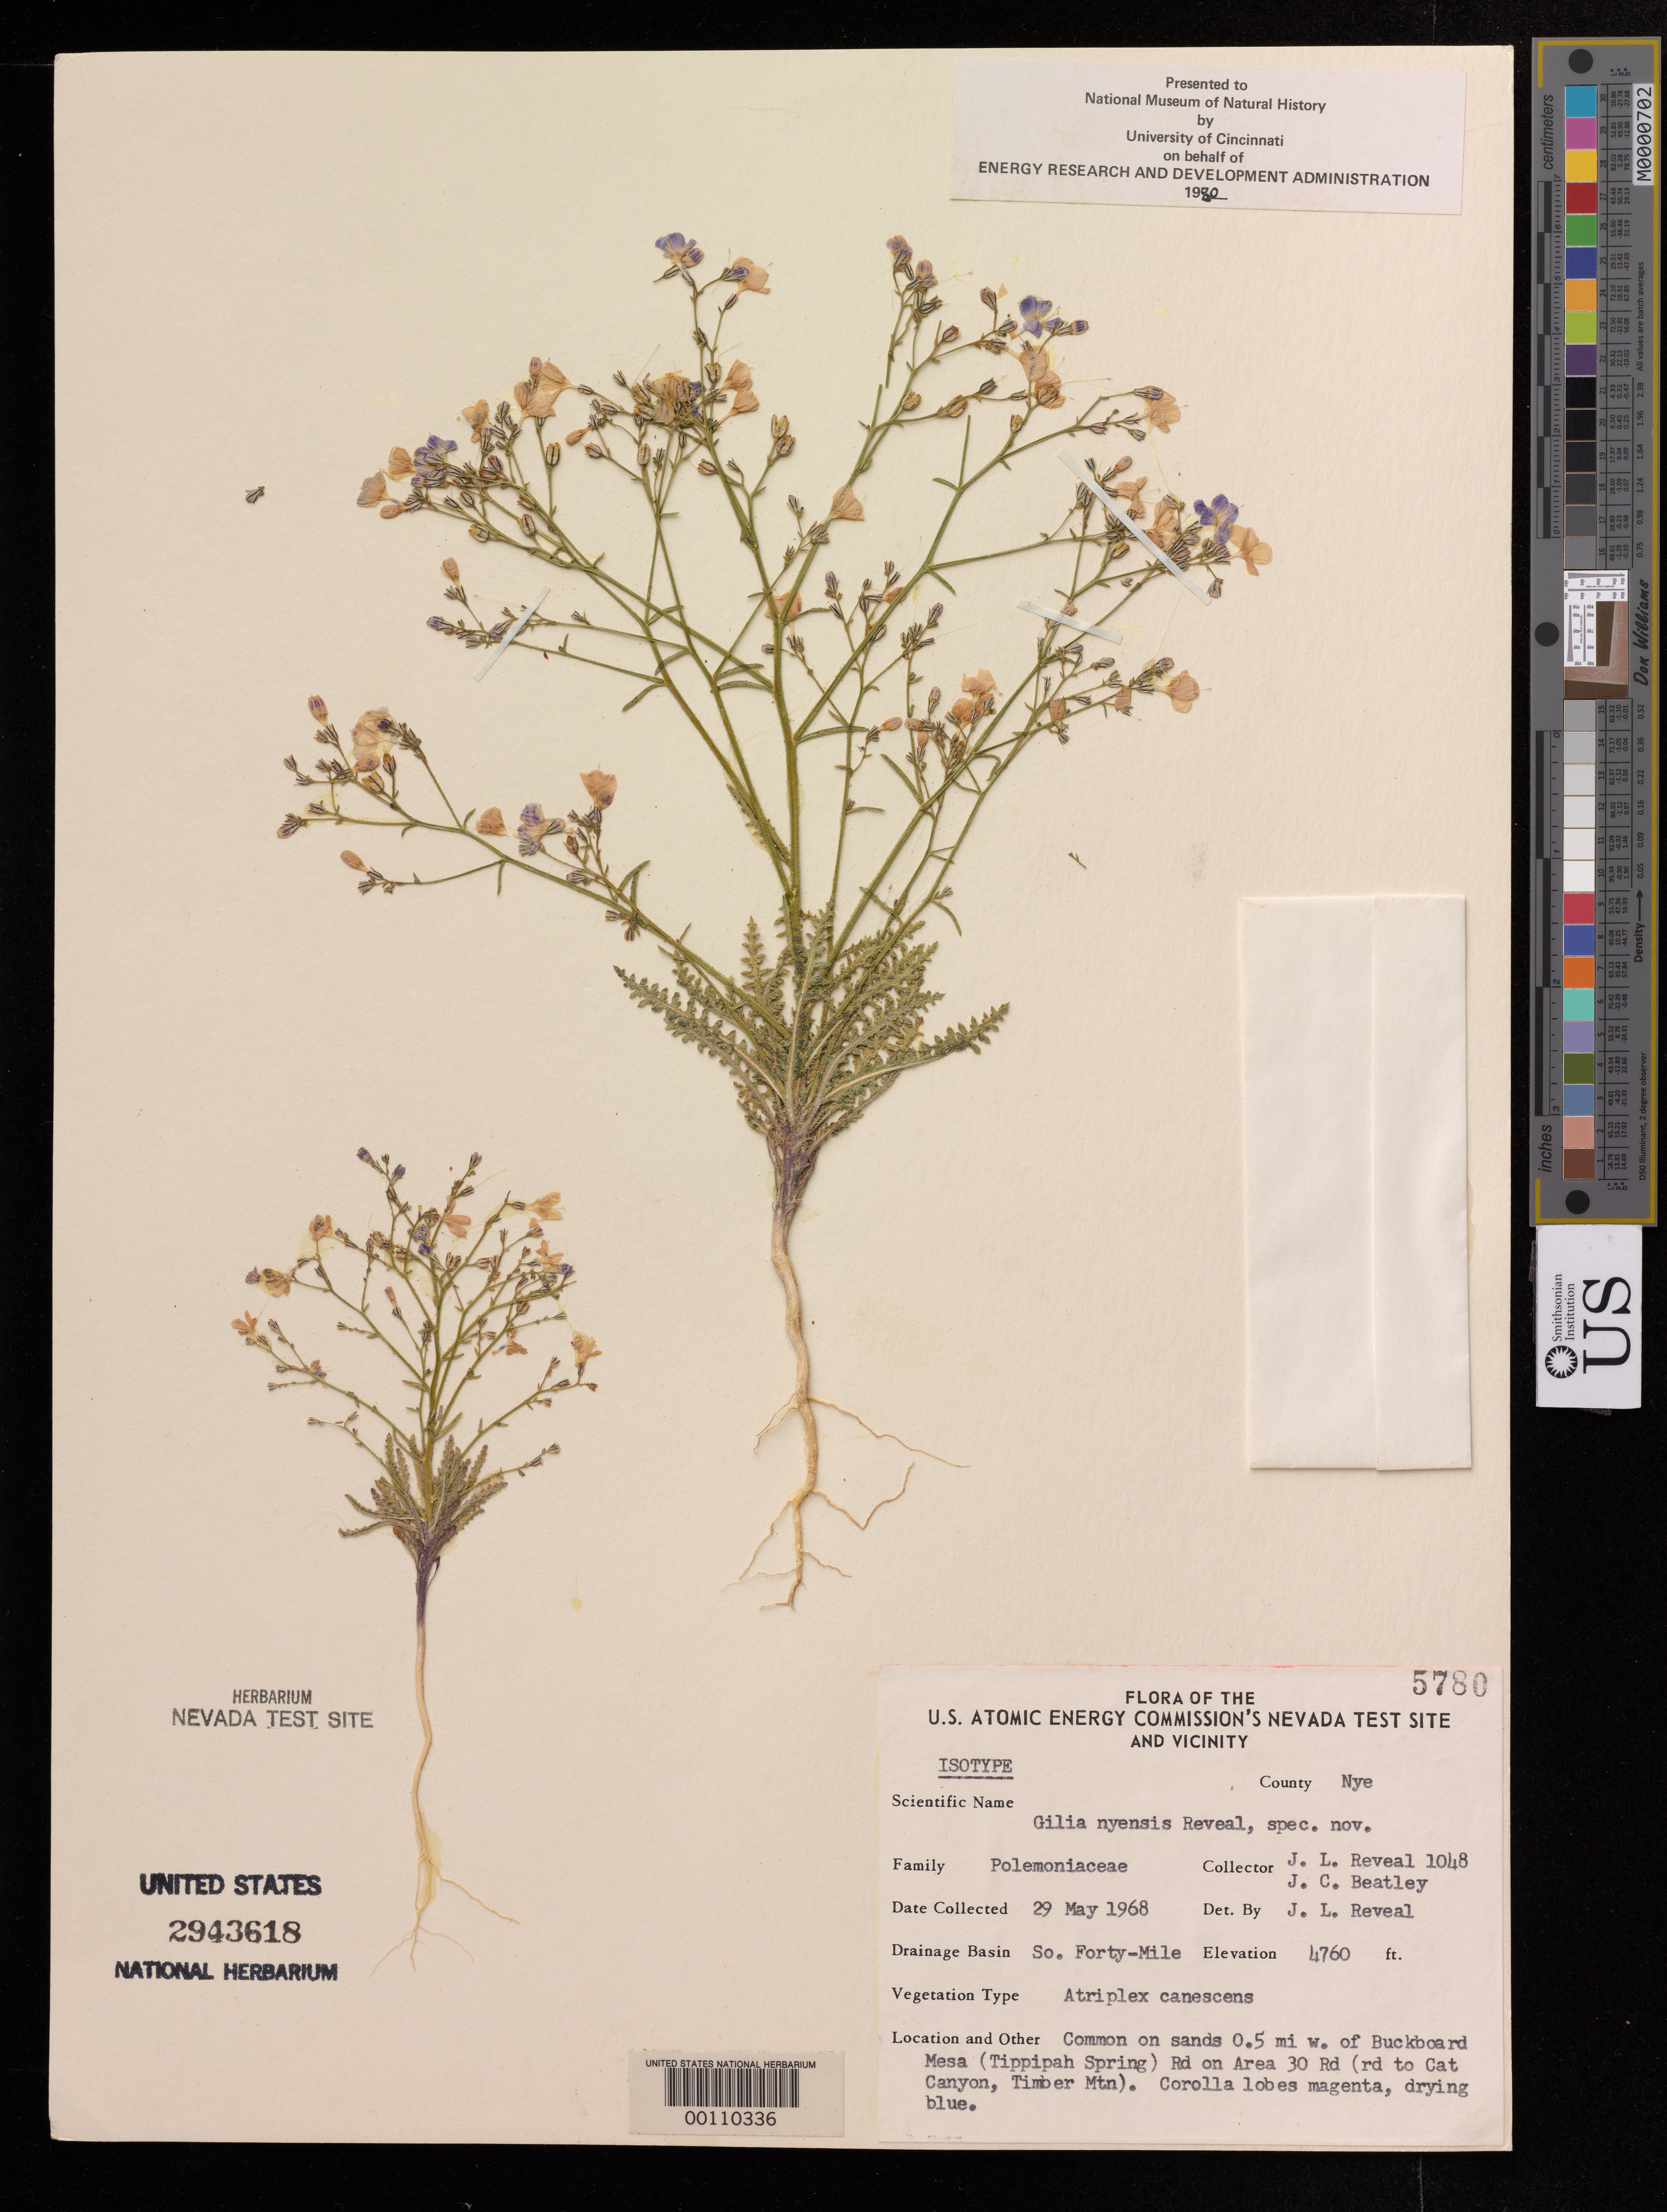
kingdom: Plantae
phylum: Tracheophyta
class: Magnoliopsida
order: Ericales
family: Polemoniaceae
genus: Gilia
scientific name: Gilia nyensis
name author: Reveal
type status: Isotype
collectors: J. L. Reveal & J. C. Beatley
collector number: J.L.Reveal 1048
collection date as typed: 29 May 1968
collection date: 1968-05-29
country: United States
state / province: Nevada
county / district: Nye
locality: Nevada test site on the road towards Cat Canyon, Timber Mountain alt. 4760 ft.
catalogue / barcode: US 2943618